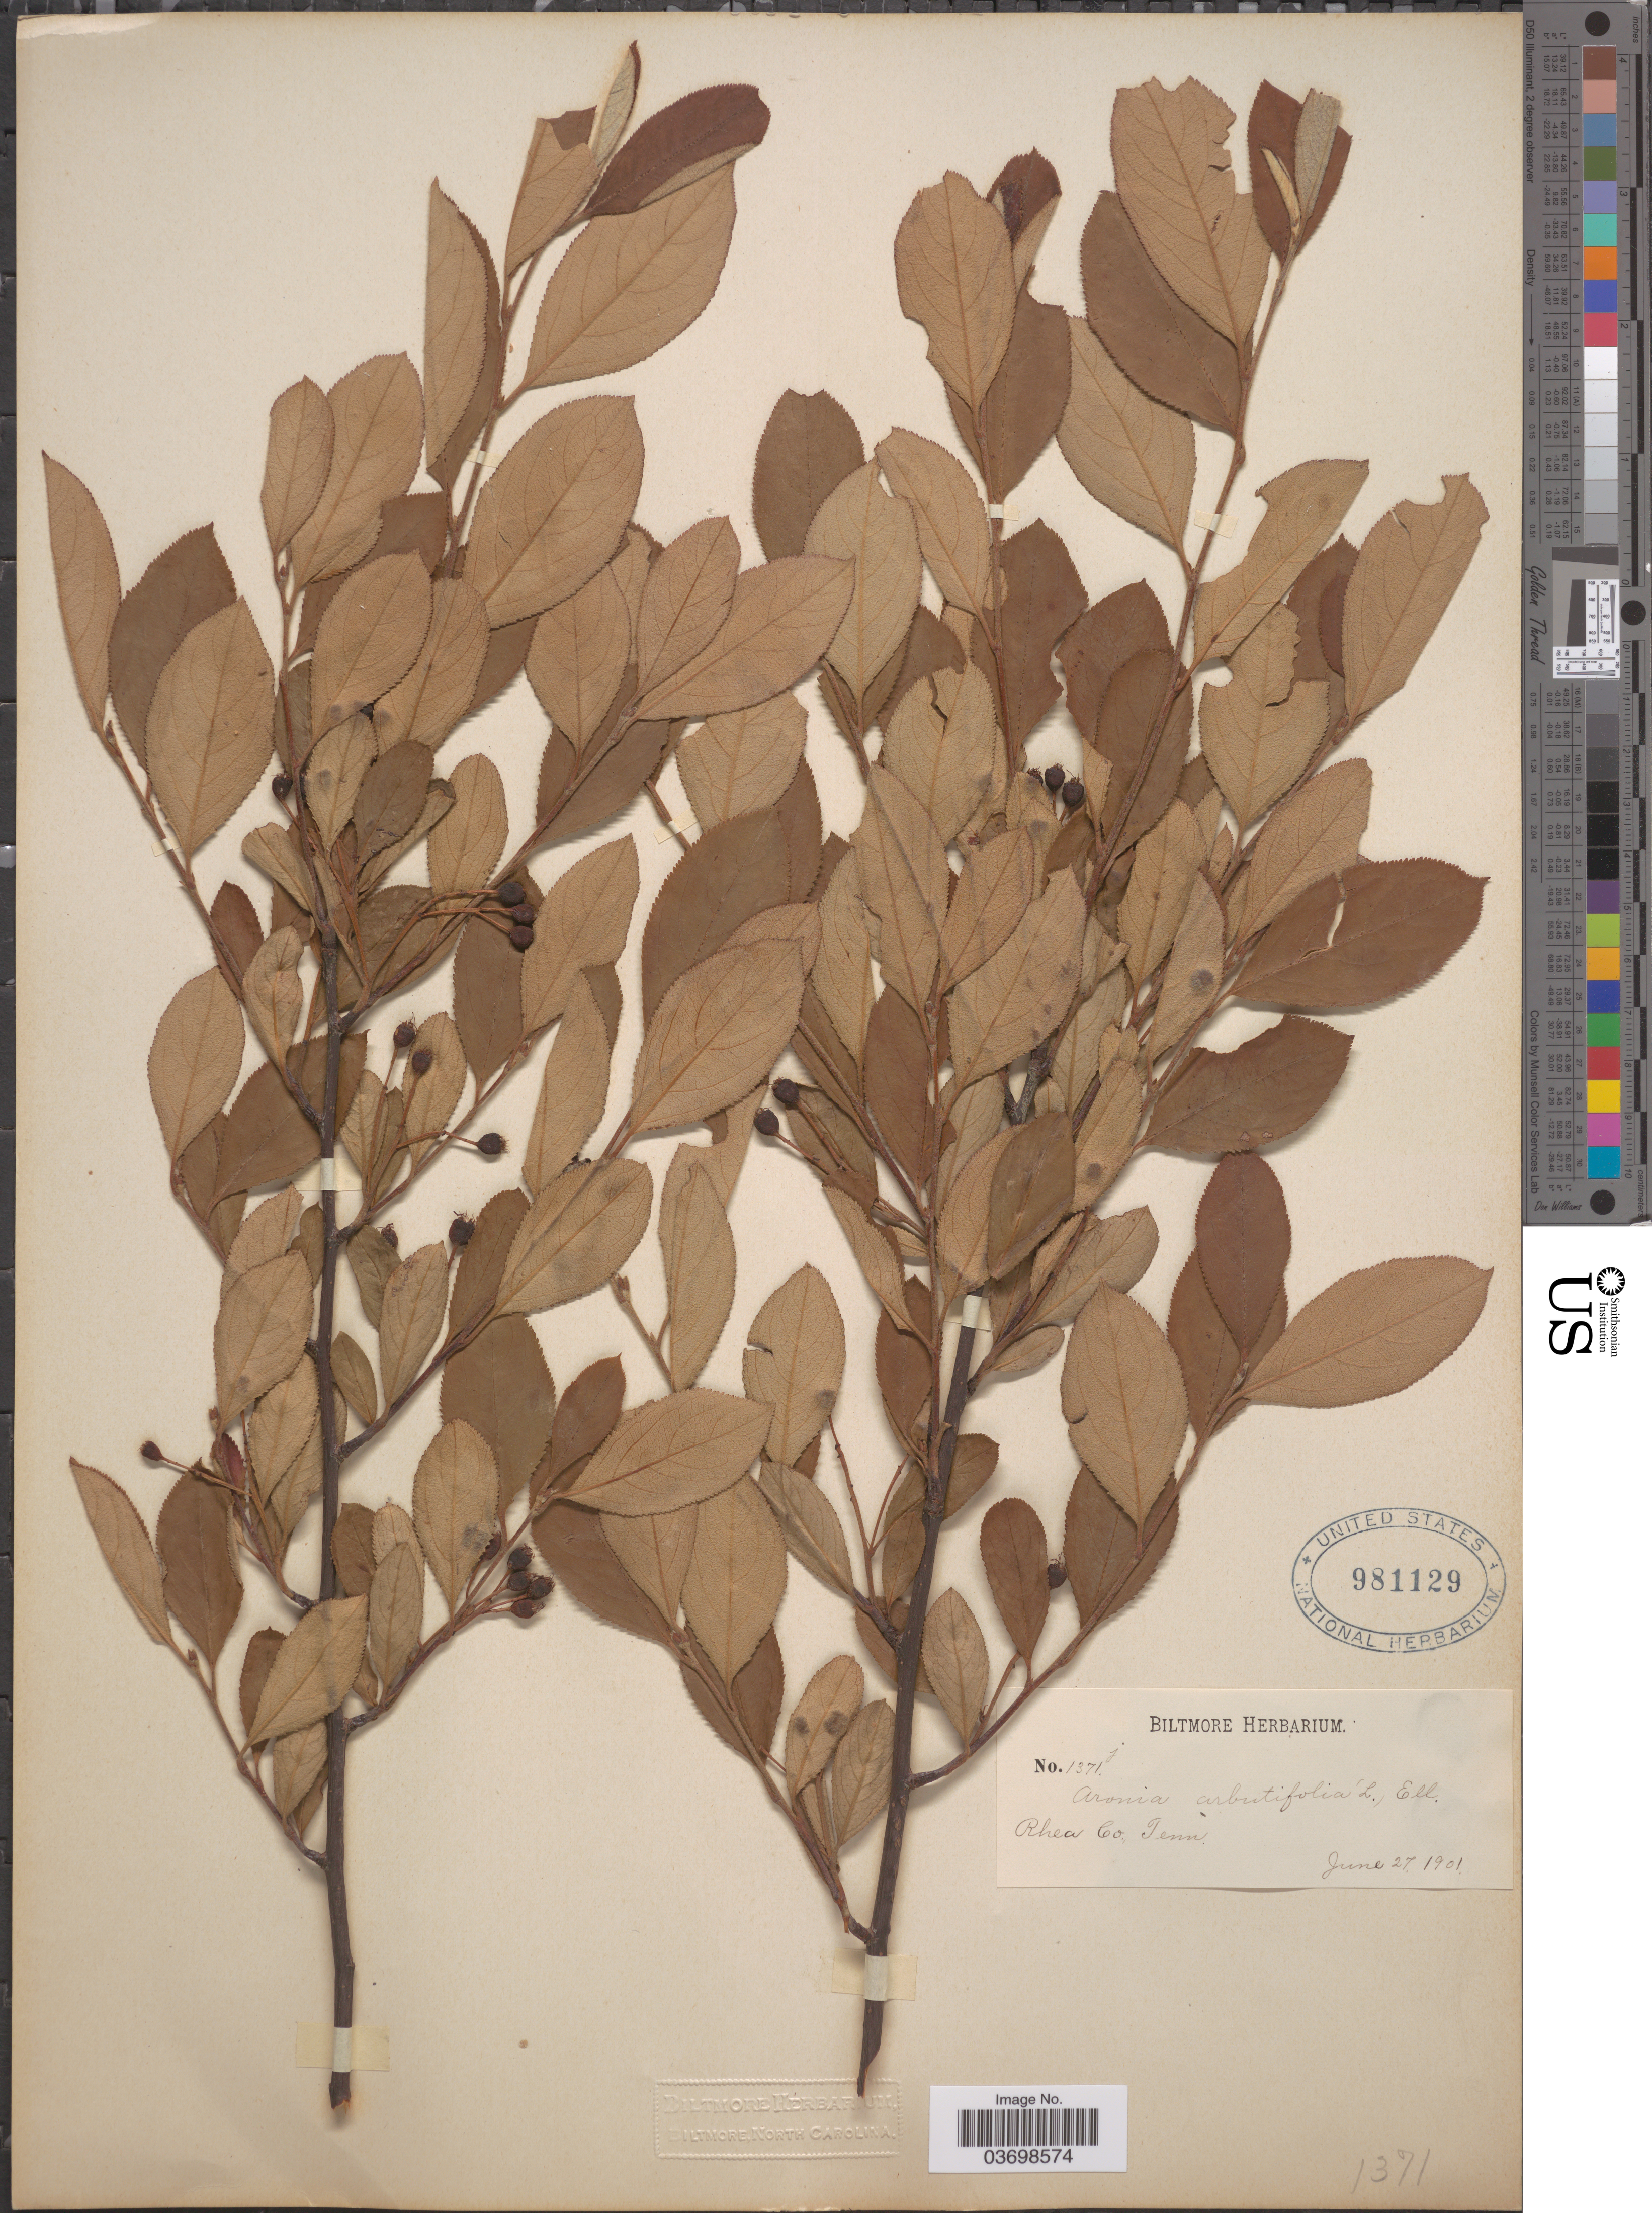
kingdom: Plantae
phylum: Tracheophyta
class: Magnoliopsida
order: Rosales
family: Rosaceae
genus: Aronia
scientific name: Aronia arbutifolia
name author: (L.) Pers.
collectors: ex herb. Biltmore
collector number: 1371j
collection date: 1901-06-27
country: United States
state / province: Tennessee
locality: Rhea Co.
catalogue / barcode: US 981129